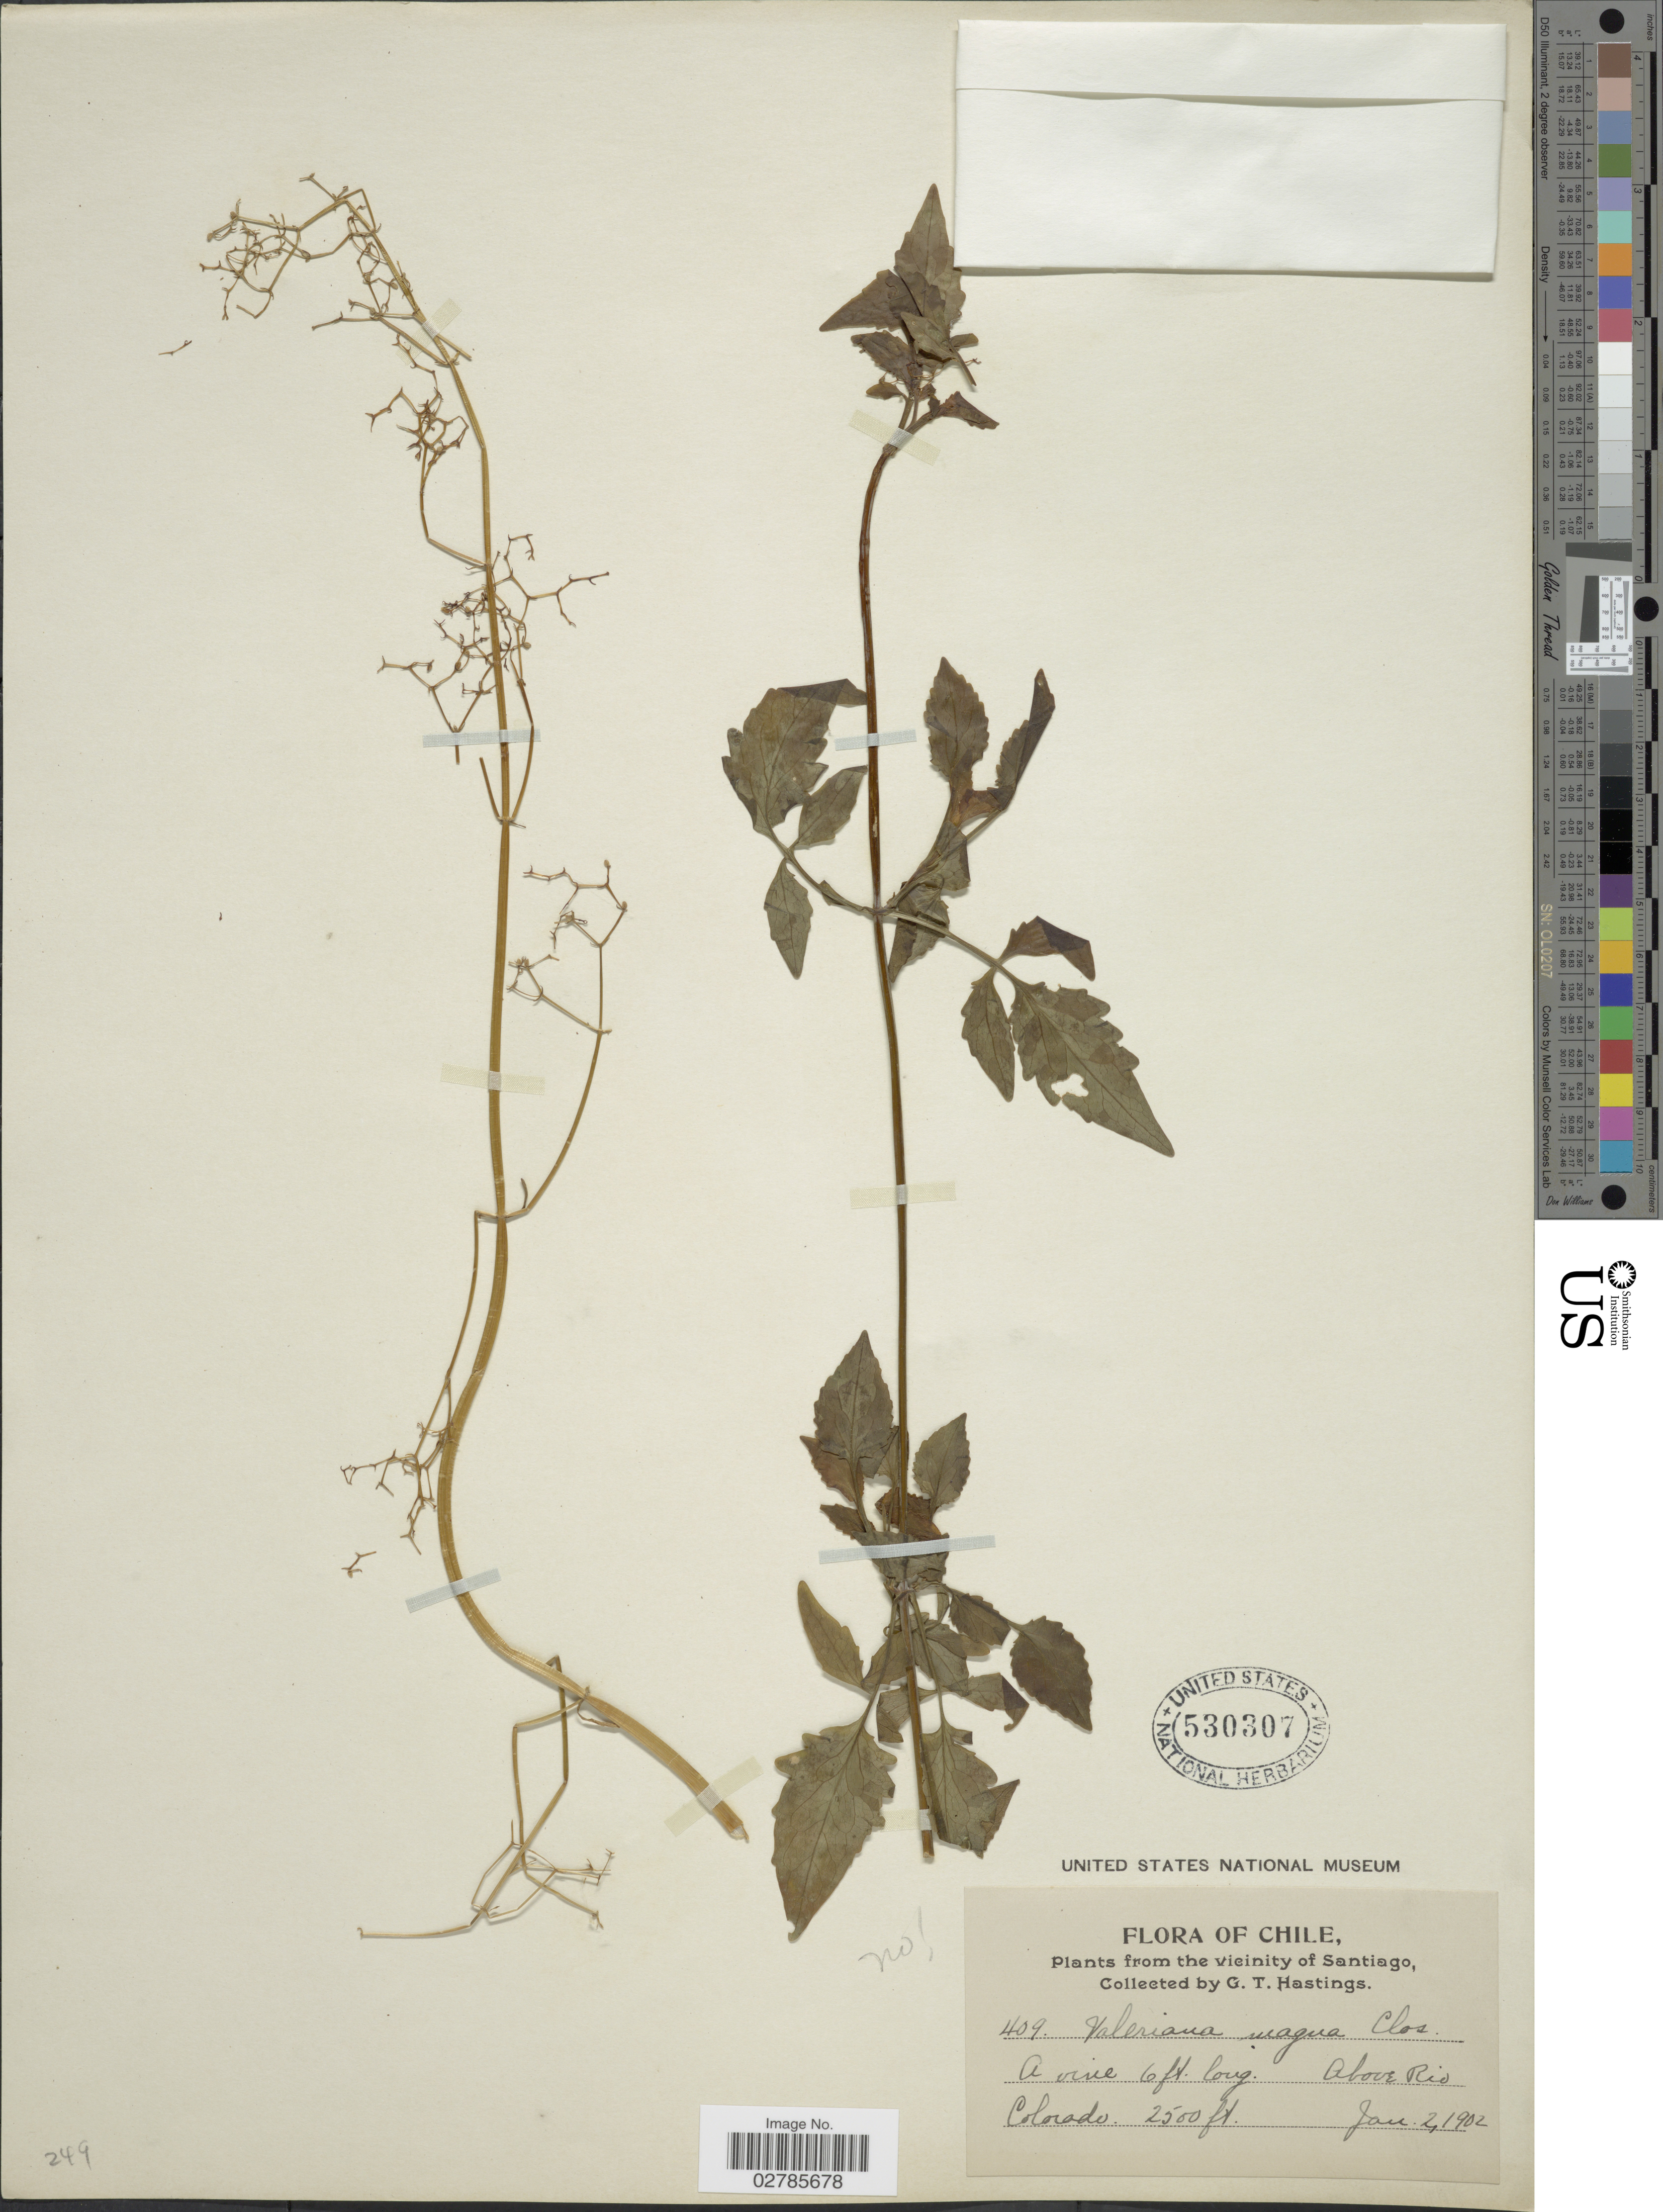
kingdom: Plantae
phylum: Tracheophyta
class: Magnoliopsida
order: Dipsacales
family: Caprifoliaceae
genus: Valeriana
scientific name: Valeriana sp.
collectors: G. Hastings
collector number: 409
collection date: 1902-01-02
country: Chile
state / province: Región Metropolitana (RM)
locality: Vicinity of Santiago, Above Rio Colorado.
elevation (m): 762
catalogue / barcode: US 530307